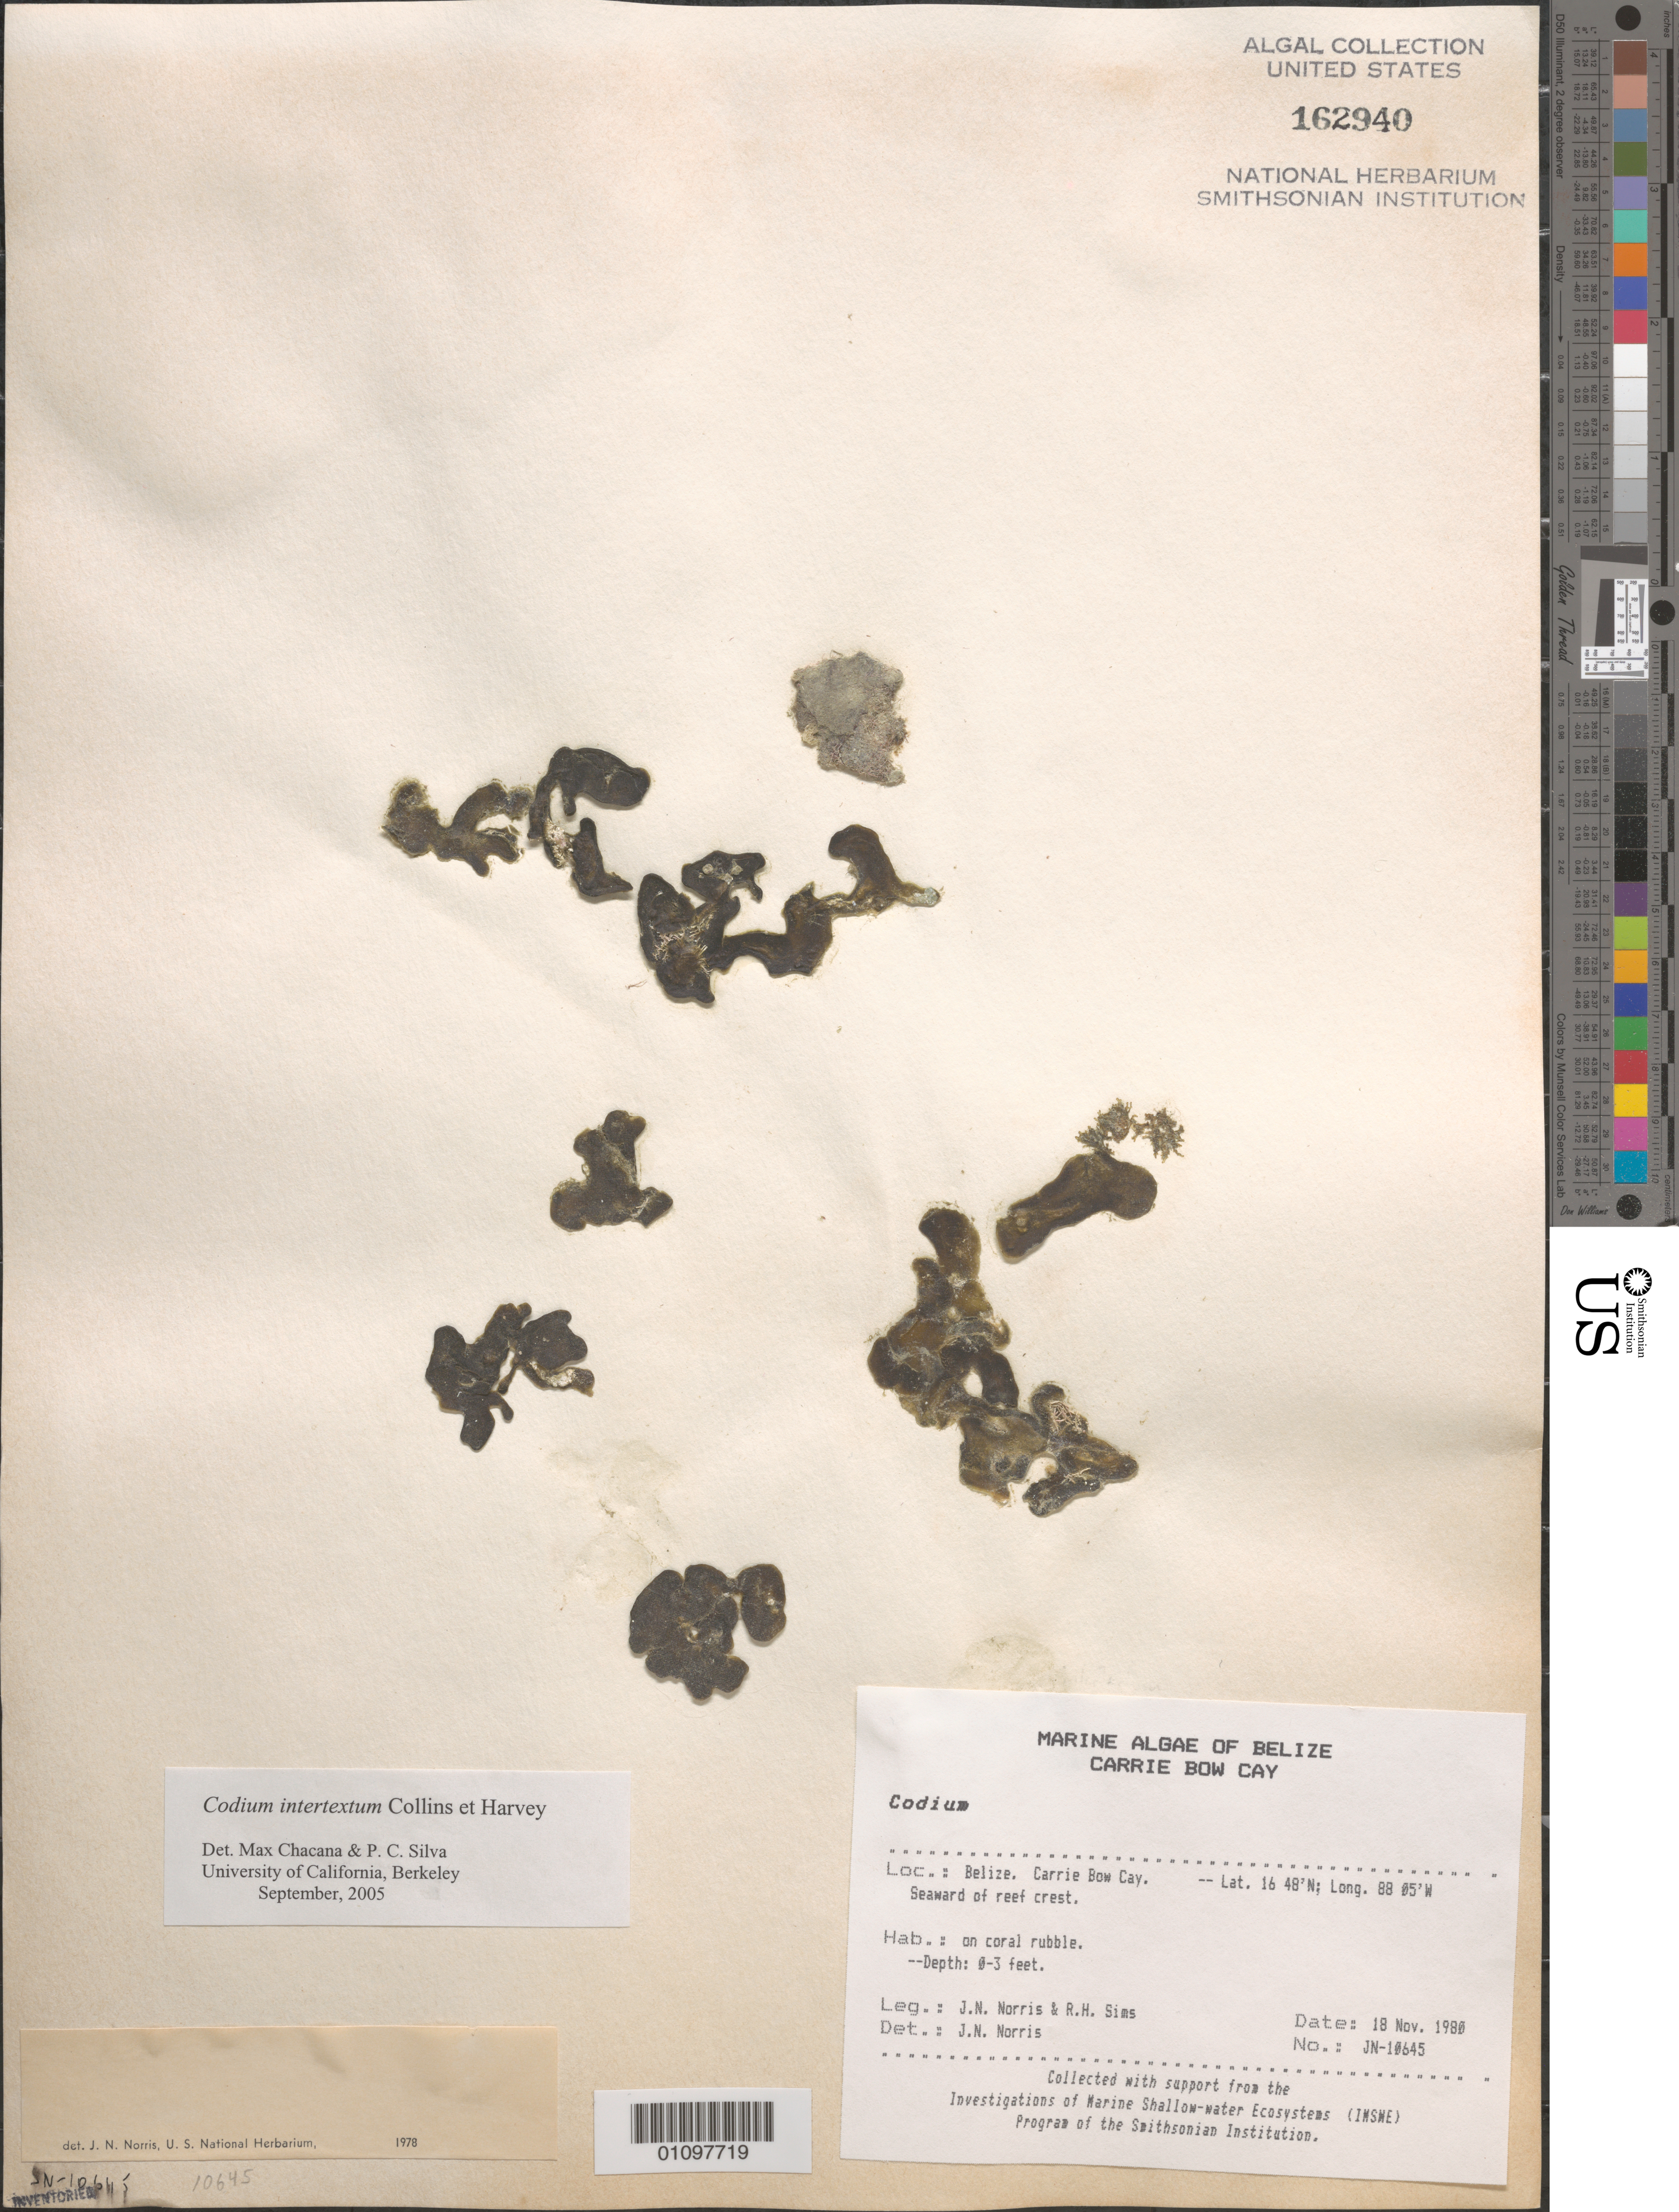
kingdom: Plantae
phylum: Chlorophyta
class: Ulvophyceae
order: Bryopsidales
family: Codiaceae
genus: Codium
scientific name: Codium intertextum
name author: Collins & Herv.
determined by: Chacana, M. E.; Silva, P. C.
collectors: J. N. Norris & R. H. Sims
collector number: JN-10645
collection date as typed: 18 Nov 1980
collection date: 1980-11-18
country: Belize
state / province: Stann Creek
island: Carrie Bow Cay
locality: Seaward of reef crest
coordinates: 16 48'N, 88 05'W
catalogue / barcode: US 162940